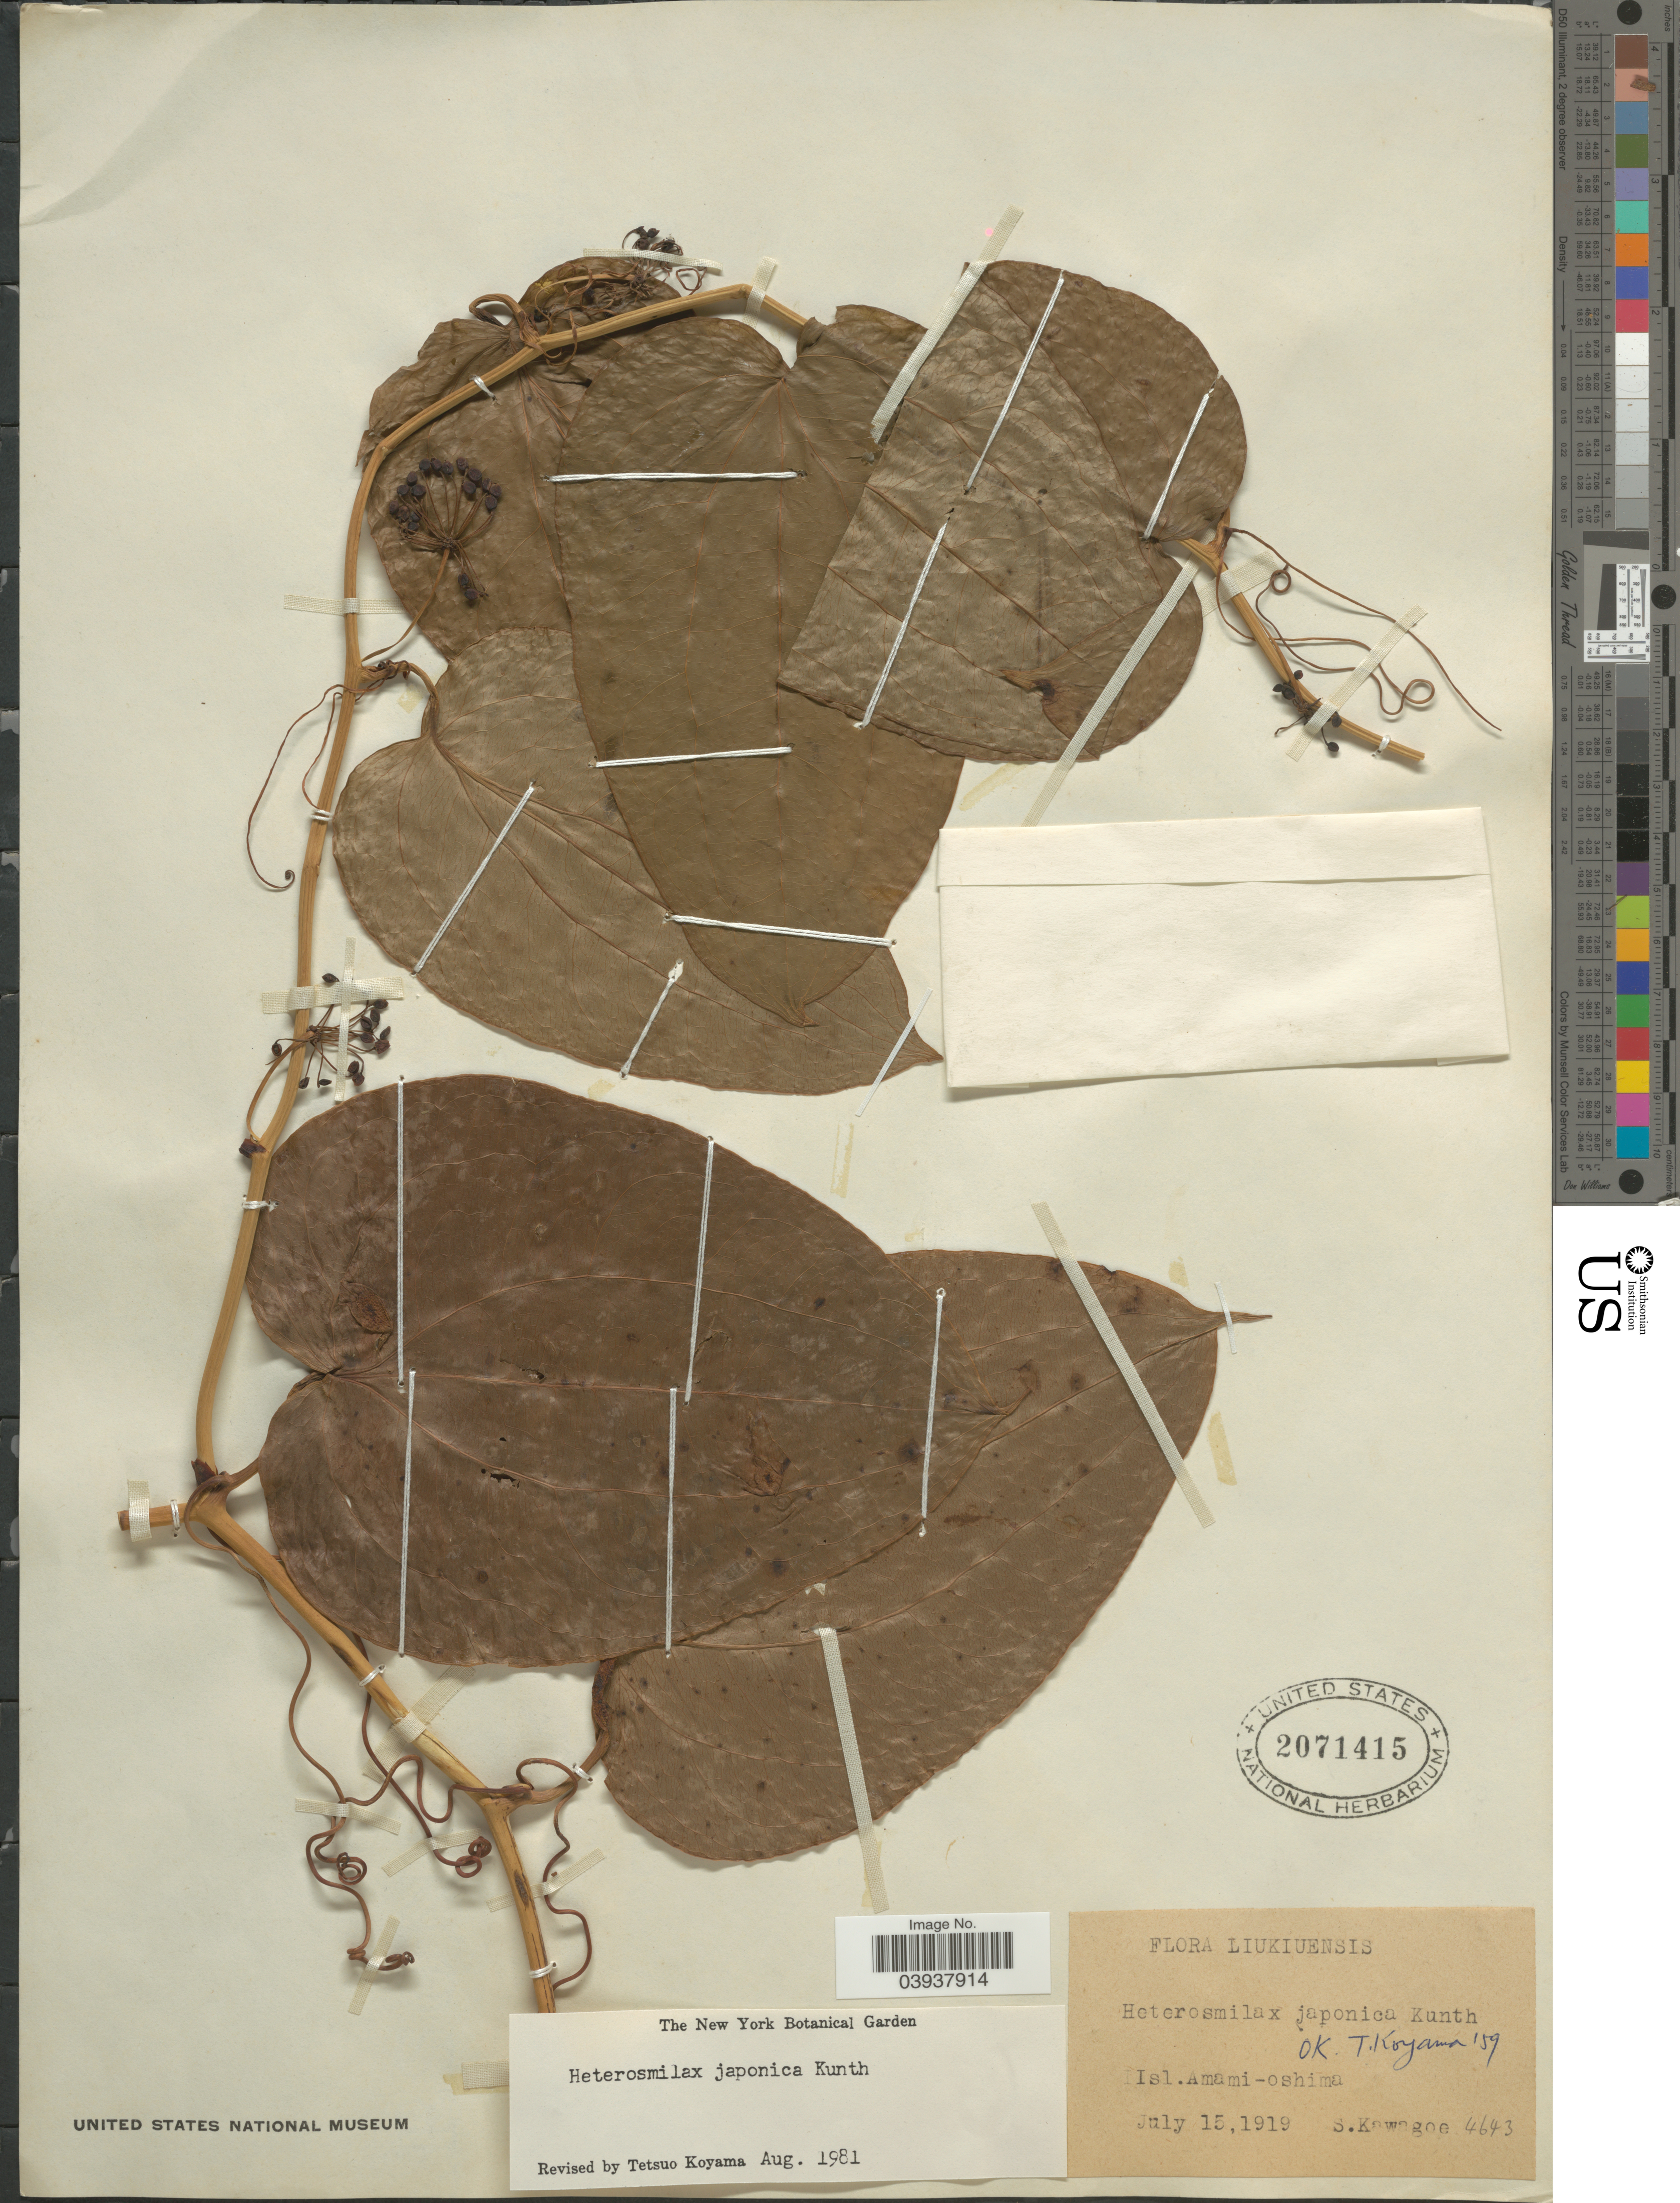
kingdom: Plantae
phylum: Tracheophyta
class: Liliopsida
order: Liliales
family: Smilacaceae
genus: Heterosmilax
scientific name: Heterosmilax japonica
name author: Kunth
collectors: S. Kawagoe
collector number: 4643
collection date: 1919-07-15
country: Japan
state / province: Okinawa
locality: Liukiuensis. Isl, Amami-oshima.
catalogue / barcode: US 2071415